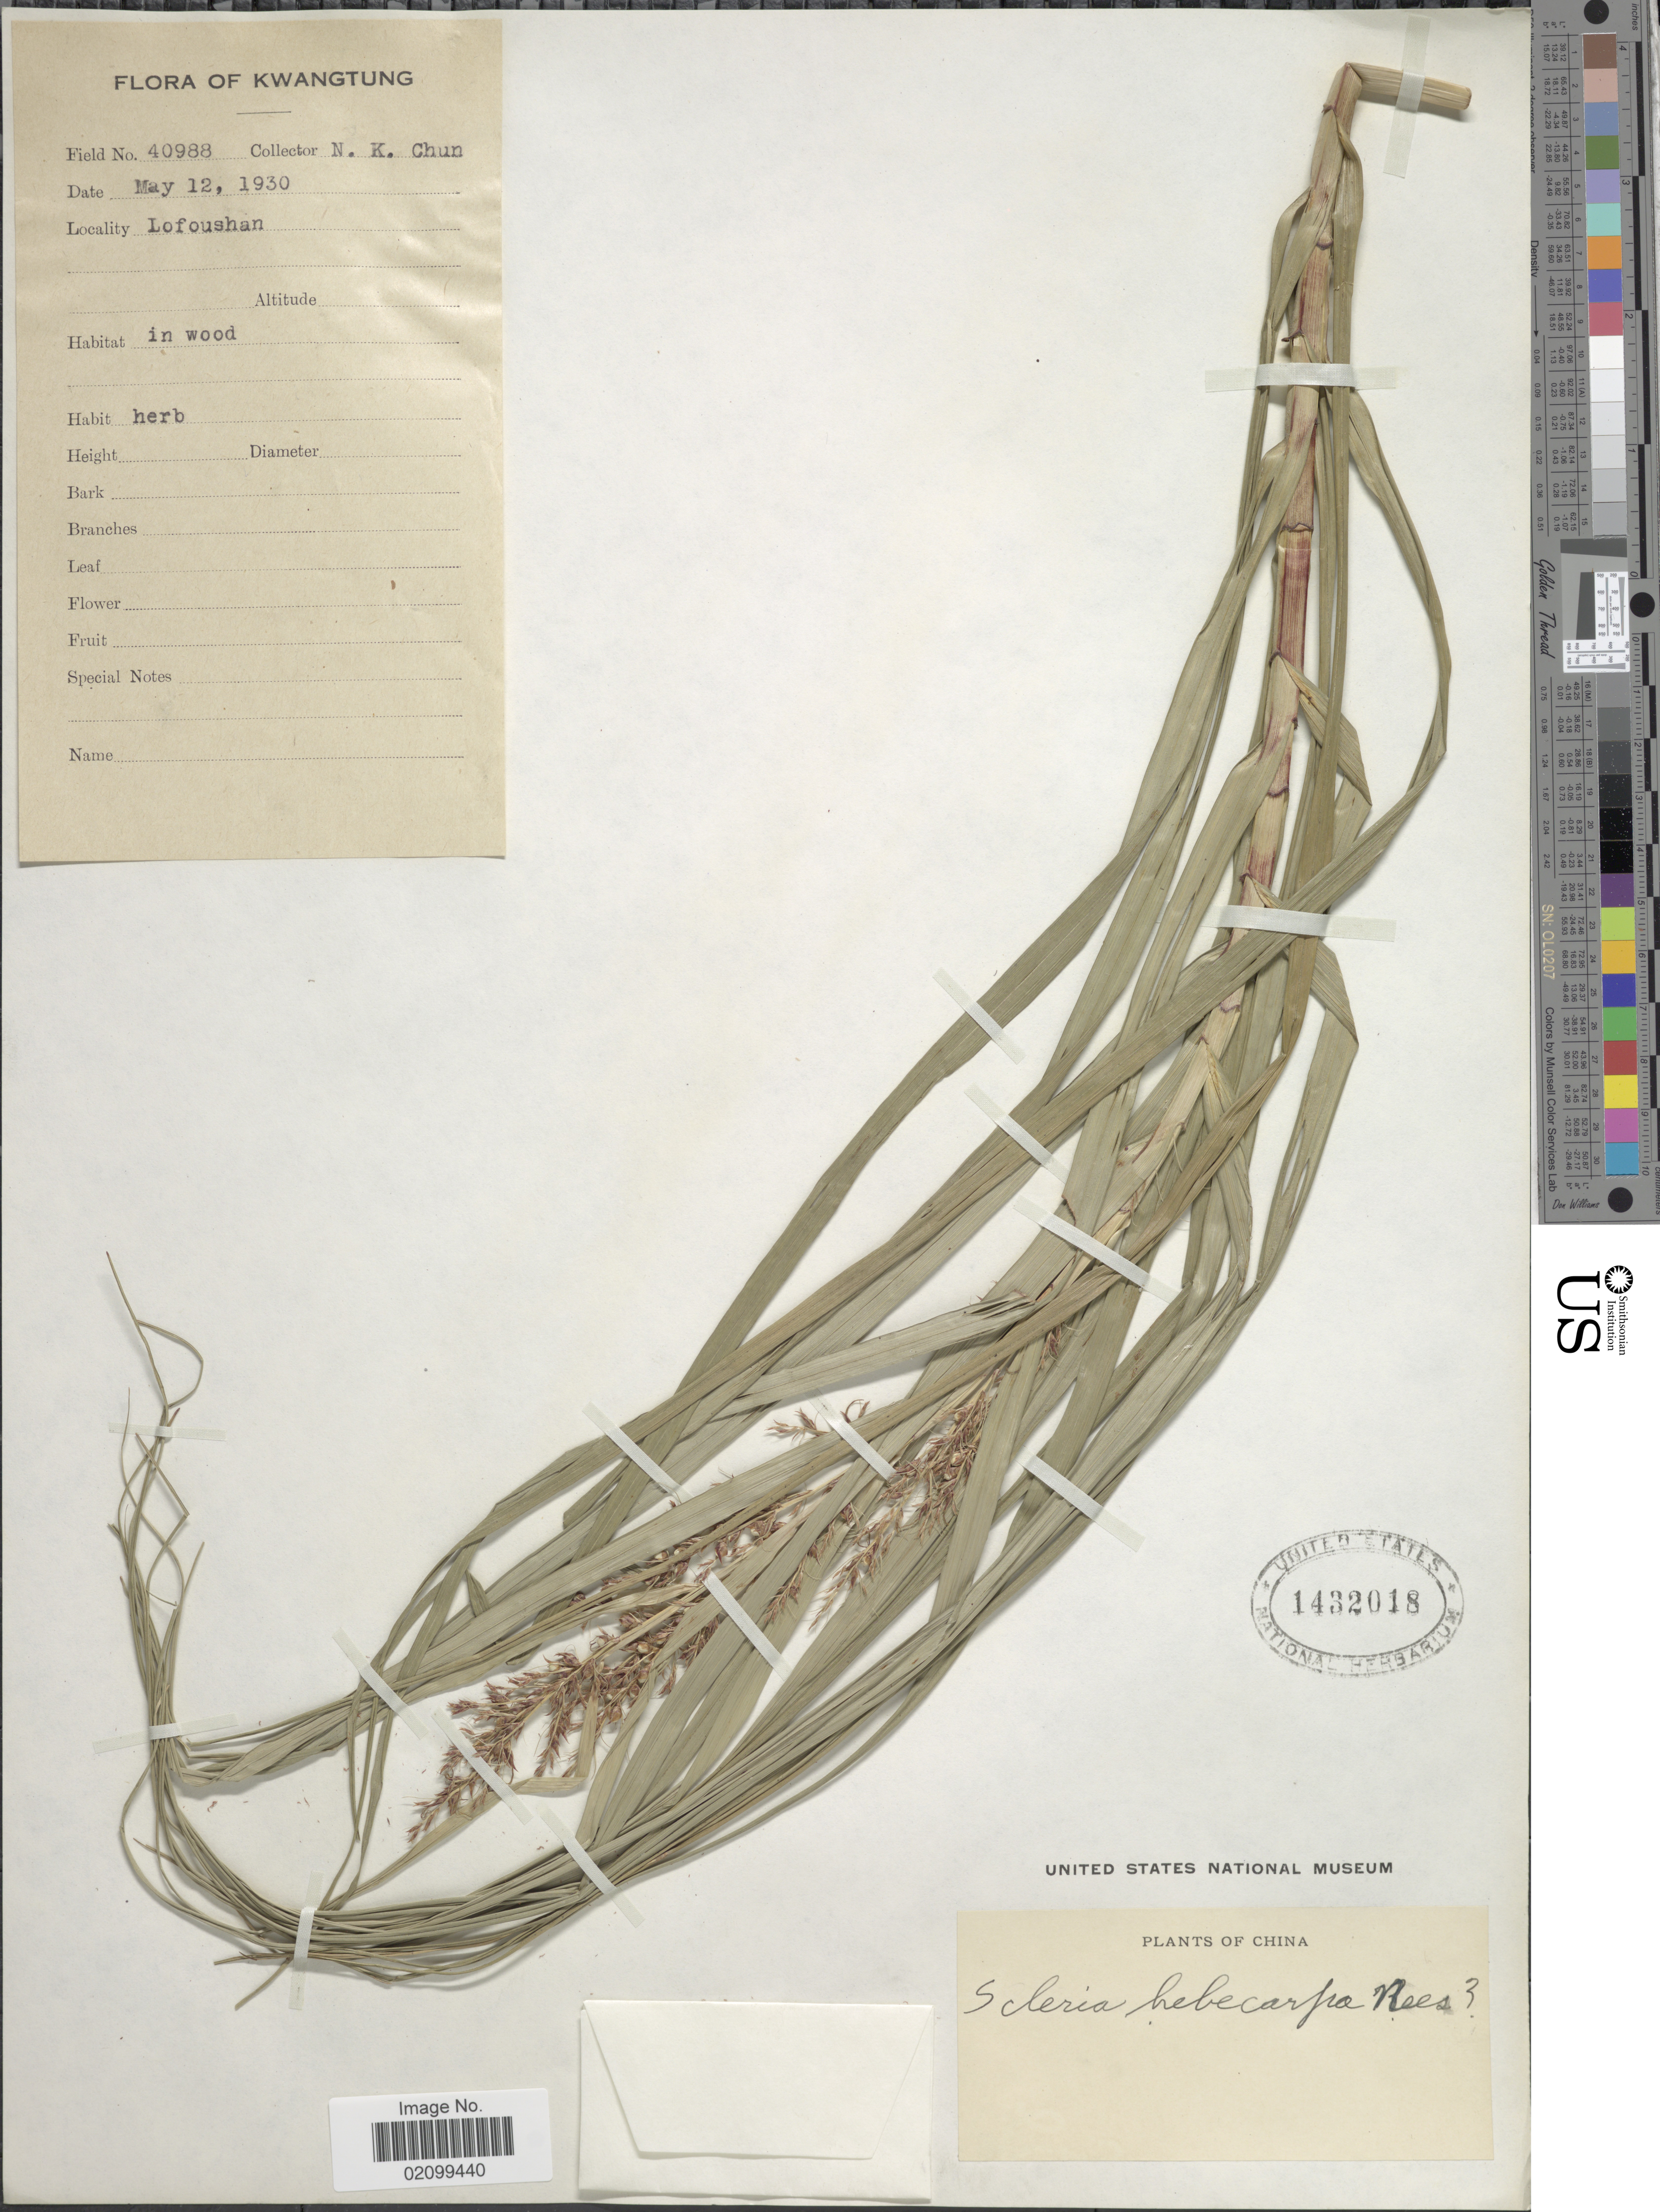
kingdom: Plantae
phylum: Tracheophyta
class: Liliopsida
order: Poales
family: Cyperaceae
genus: Scleria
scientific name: Scleria harlandii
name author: Hance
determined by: Tang, T.; Wang, F. T.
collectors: N. K. Chun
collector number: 40988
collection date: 1930-05-12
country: China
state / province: Guangdong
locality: Kwangtung, Lofoushan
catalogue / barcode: US 1432018